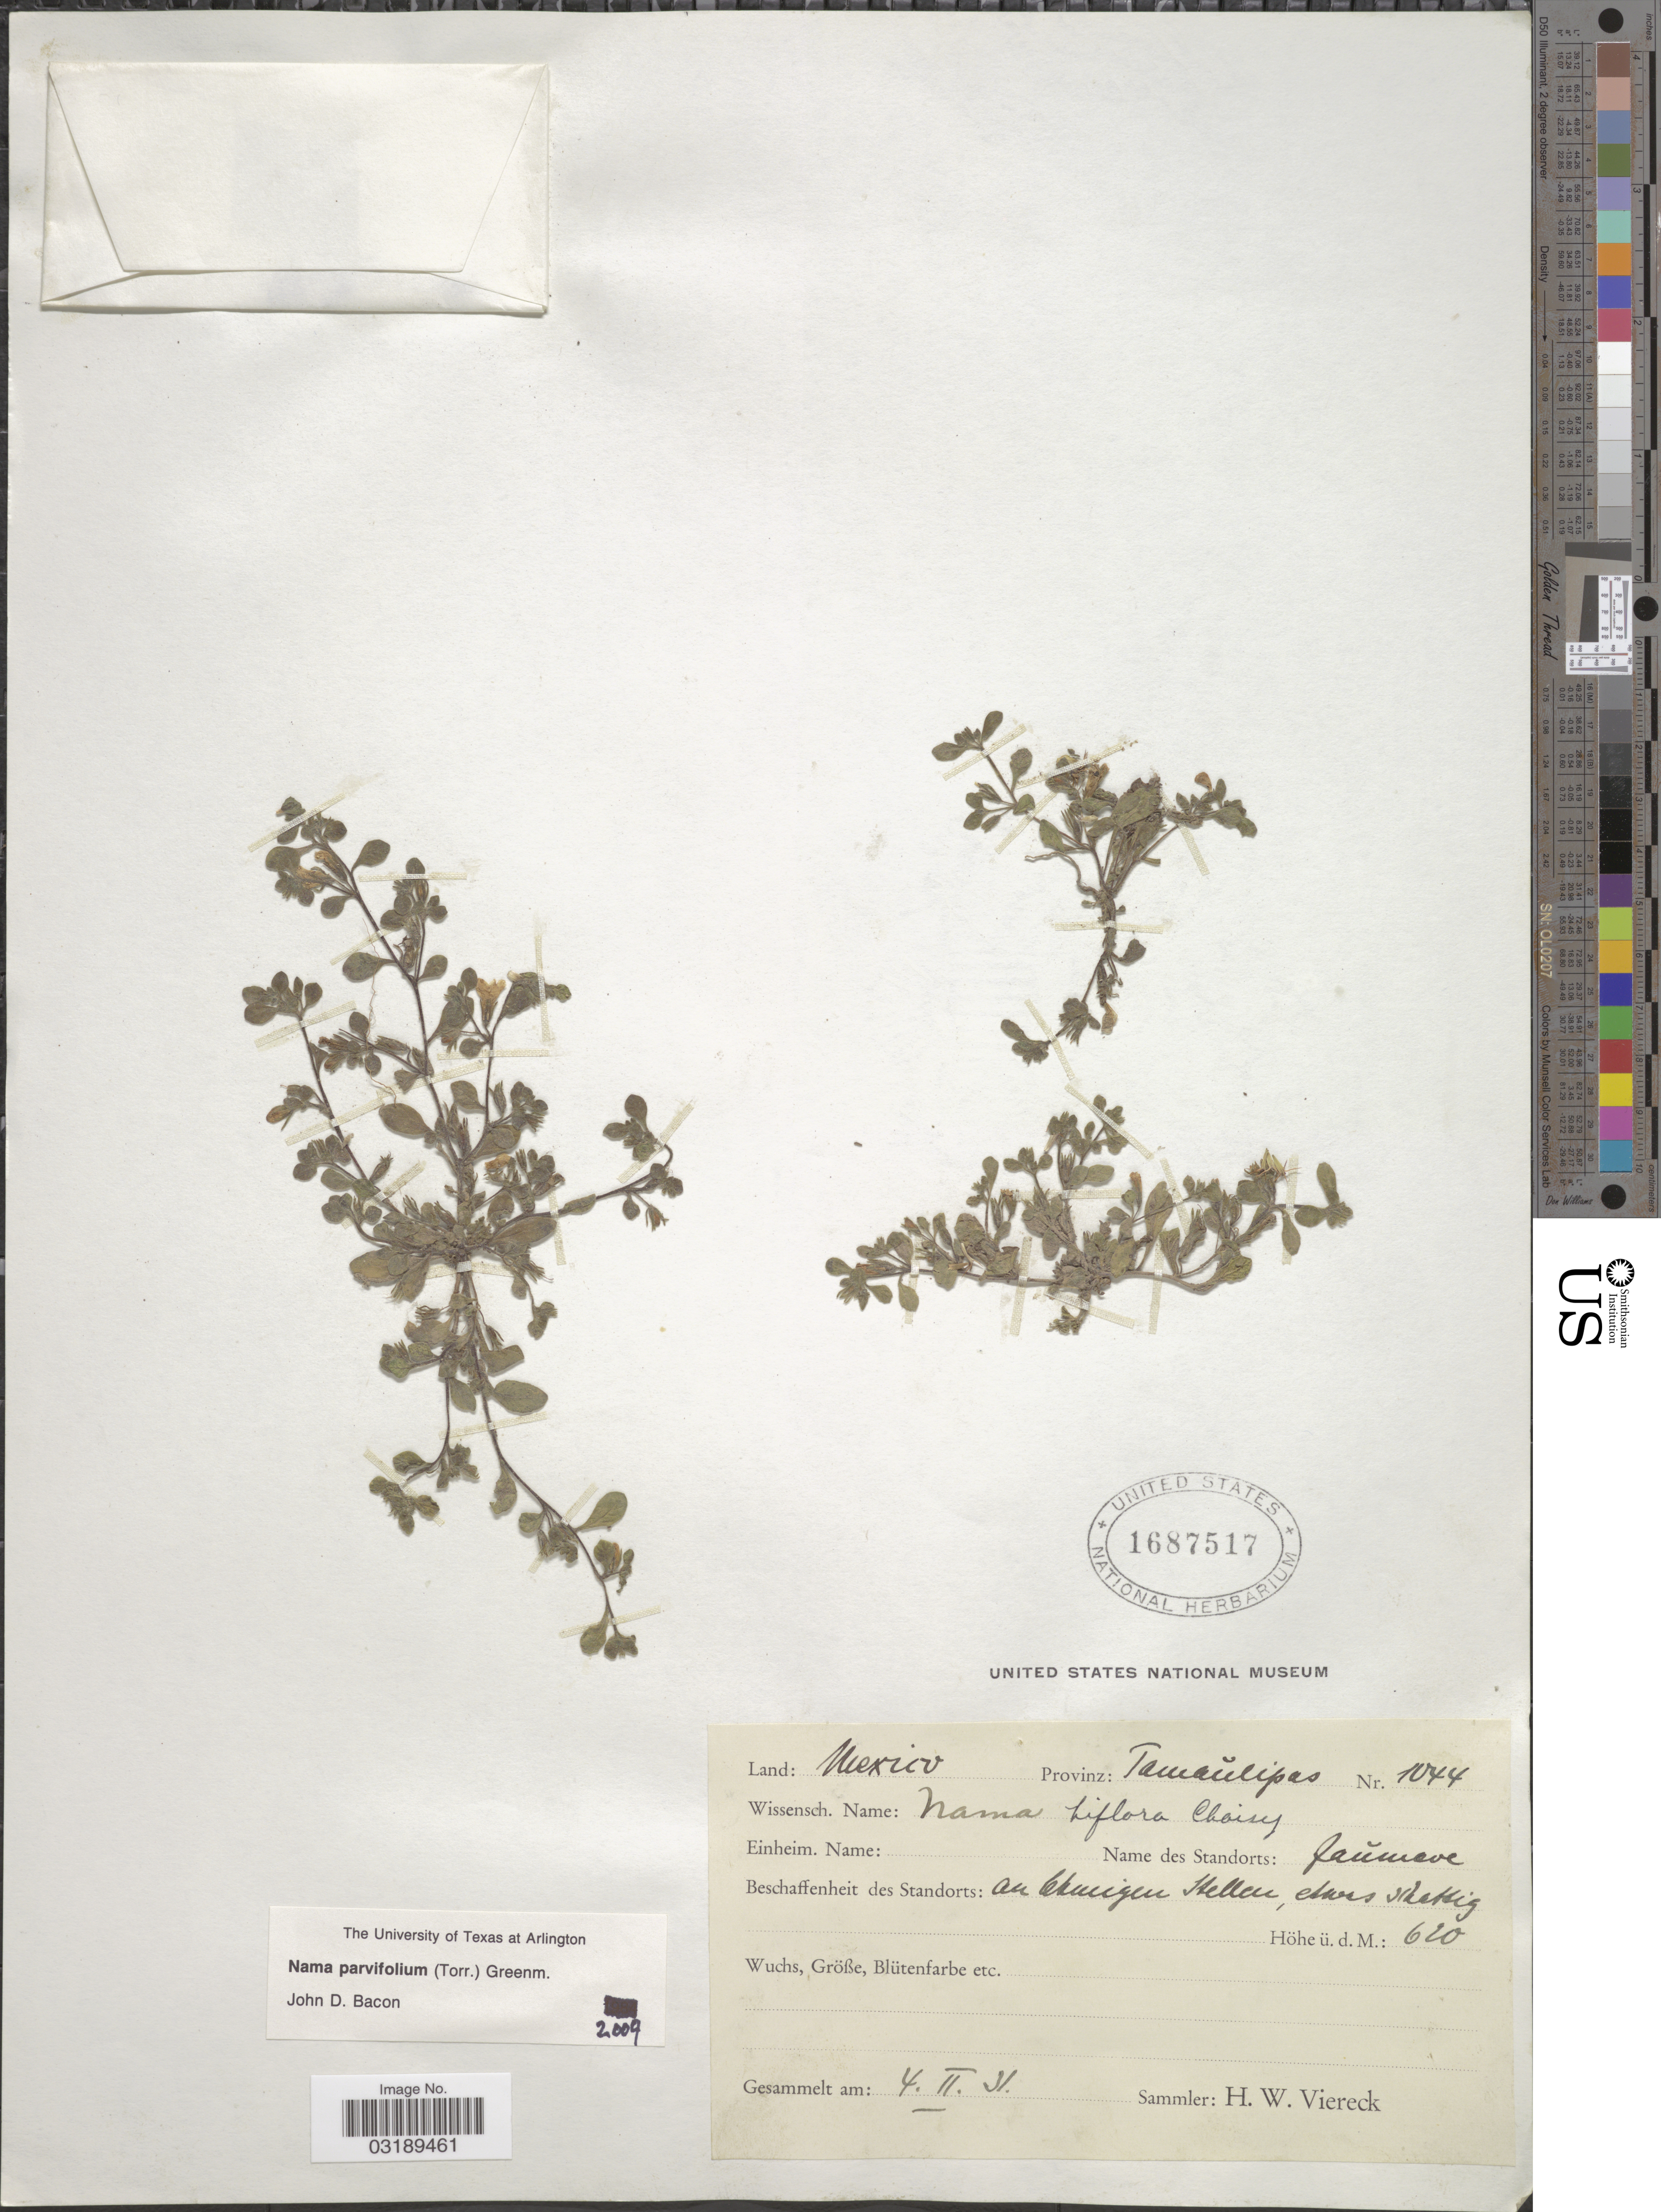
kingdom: Plantae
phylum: Tracheophyta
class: Magnoliopsida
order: Boraginales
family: Namaceae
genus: Nama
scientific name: Nama parvifolia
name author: (Torr.) Greenm.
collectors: H. W. Viereck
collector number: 1044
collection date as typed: Transcribed d/m/y: 4/2/31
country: Mexico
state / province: Tamaulipas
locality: Jaúmave.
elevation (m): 620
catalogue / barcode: US 1687517